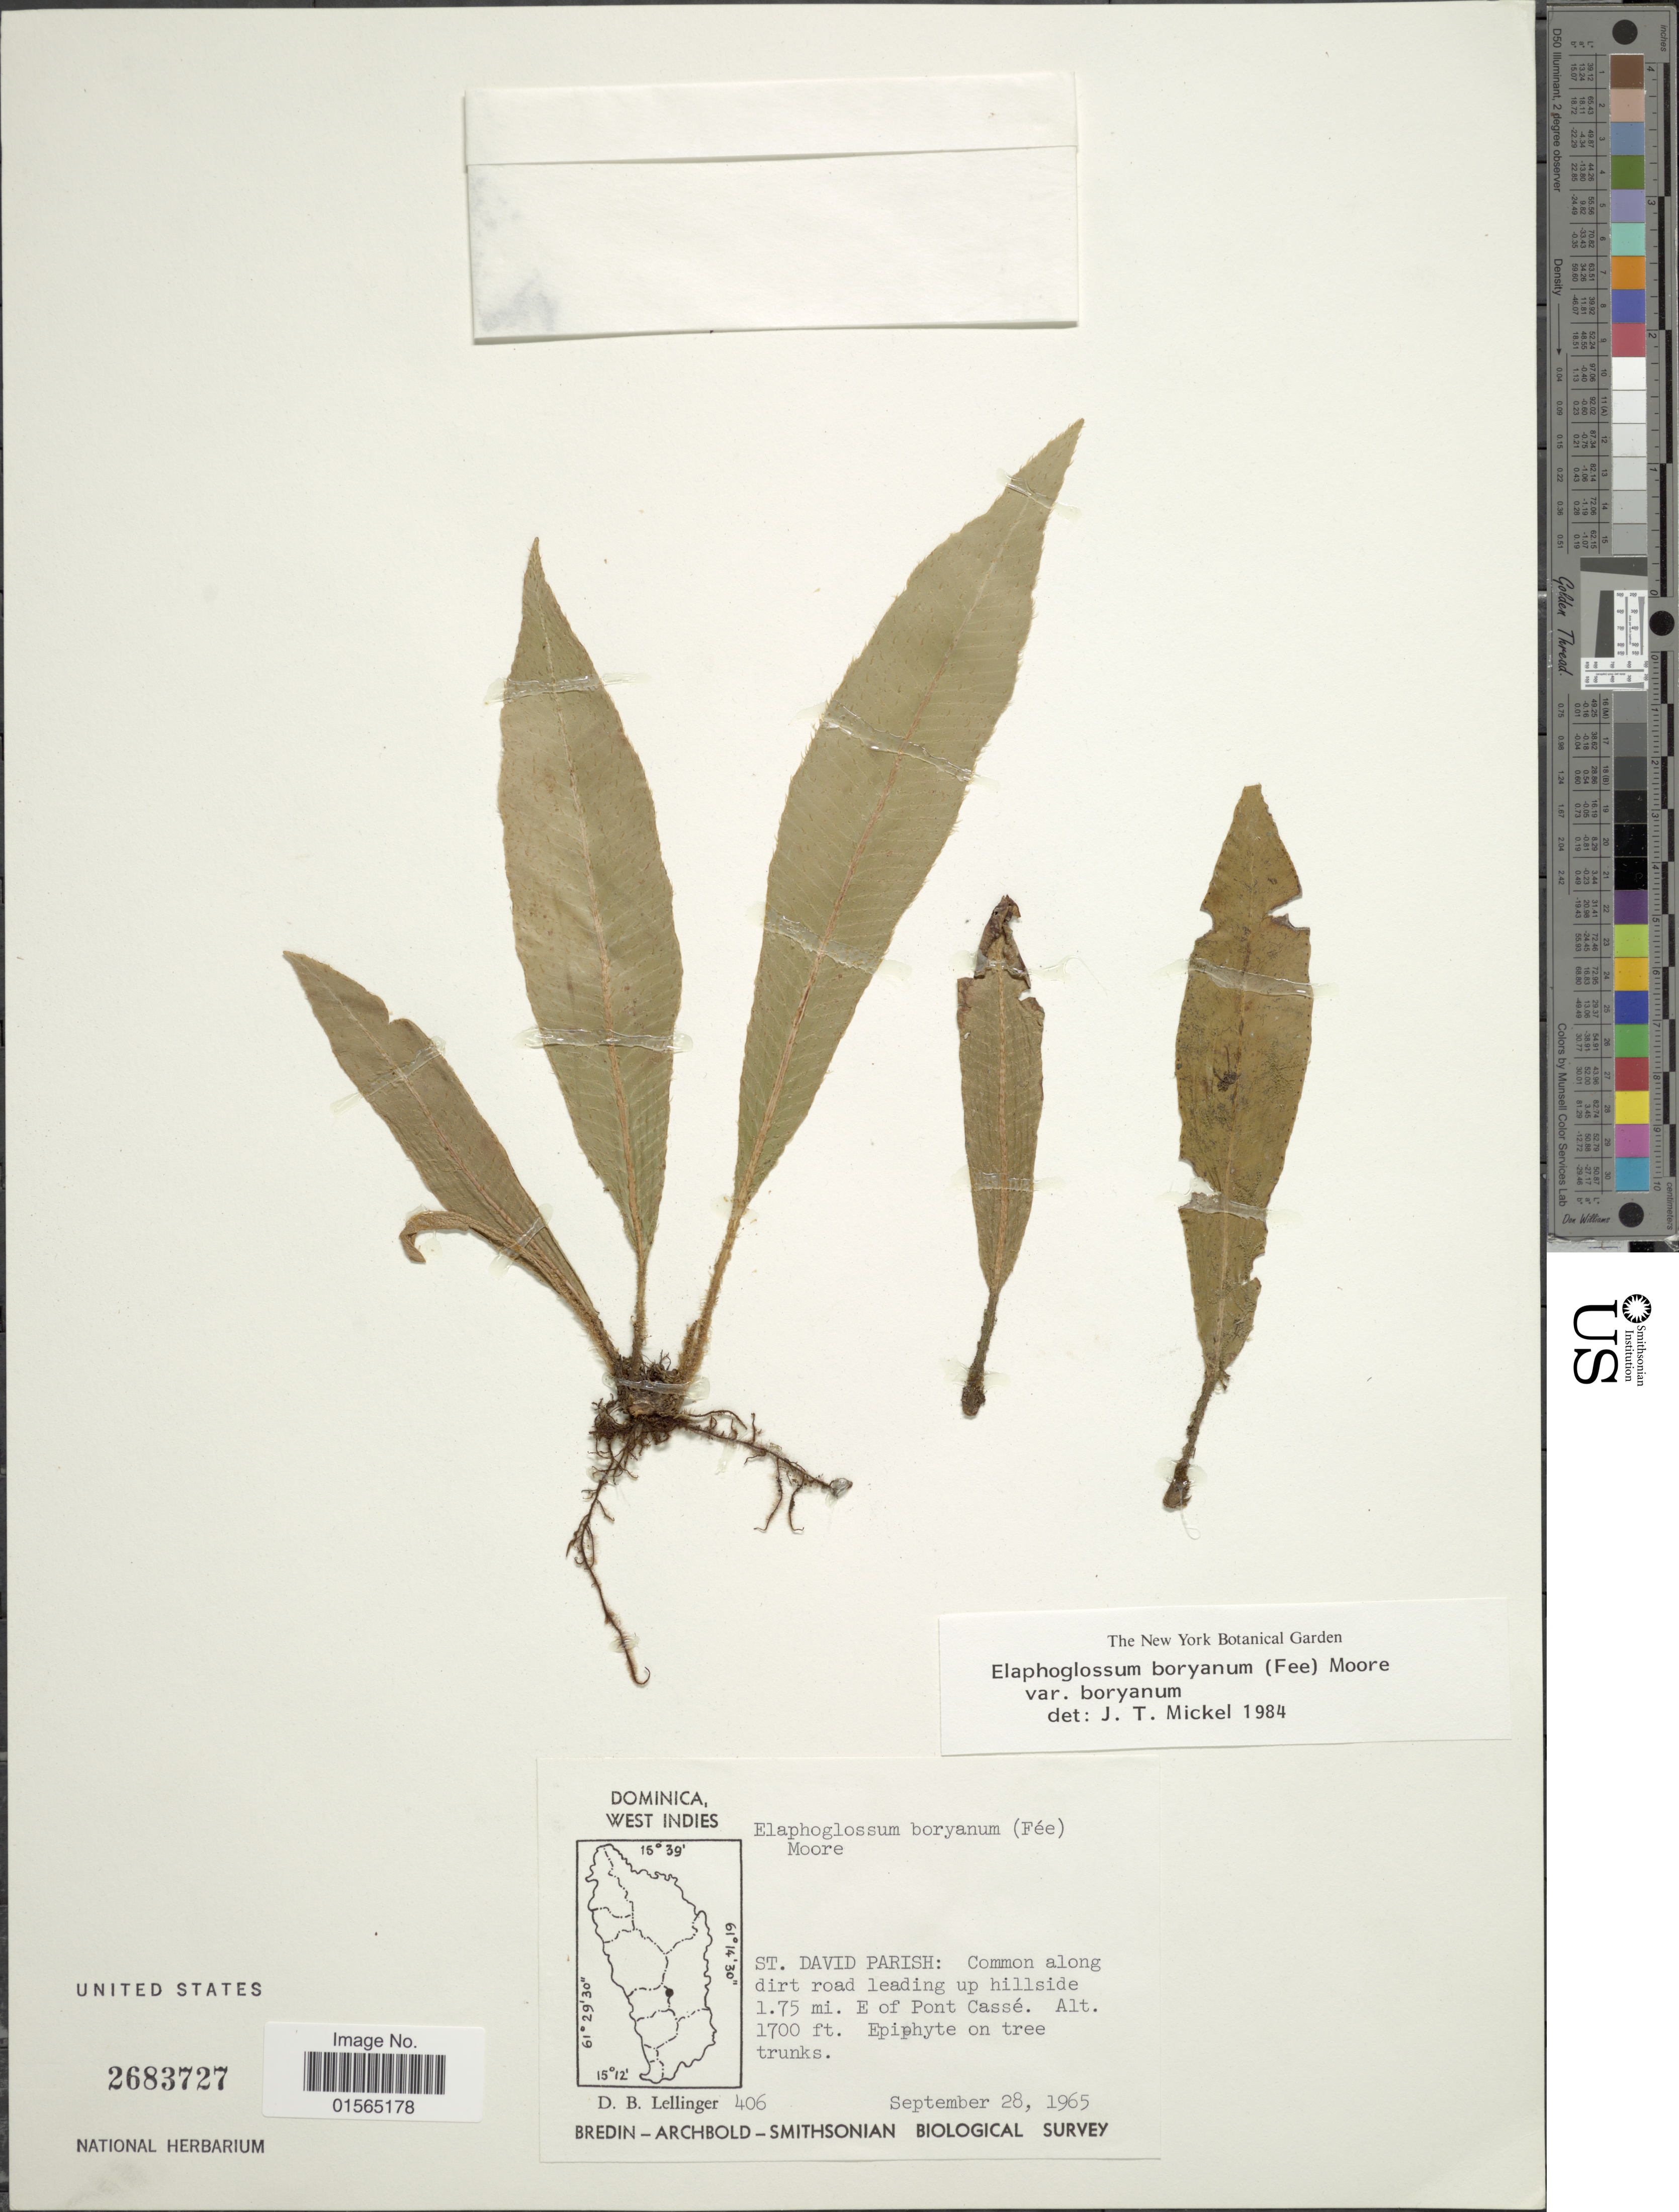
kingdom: Plantae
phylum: Tracheophyta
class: Polypodiopsida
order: Polypodiales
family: Dryopteridaceae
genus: Elaphoglossum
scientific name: Elaphoglossum boryanum var. boryanum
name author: (Fée) T. Moore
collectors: D. B. Lellinger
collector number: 406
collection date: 1965-09-28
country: Dominica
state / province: St. David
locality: Common along dirt road leading up hillside1.75 mi E of Pont Casse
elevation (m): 518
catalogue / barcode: US 2683727